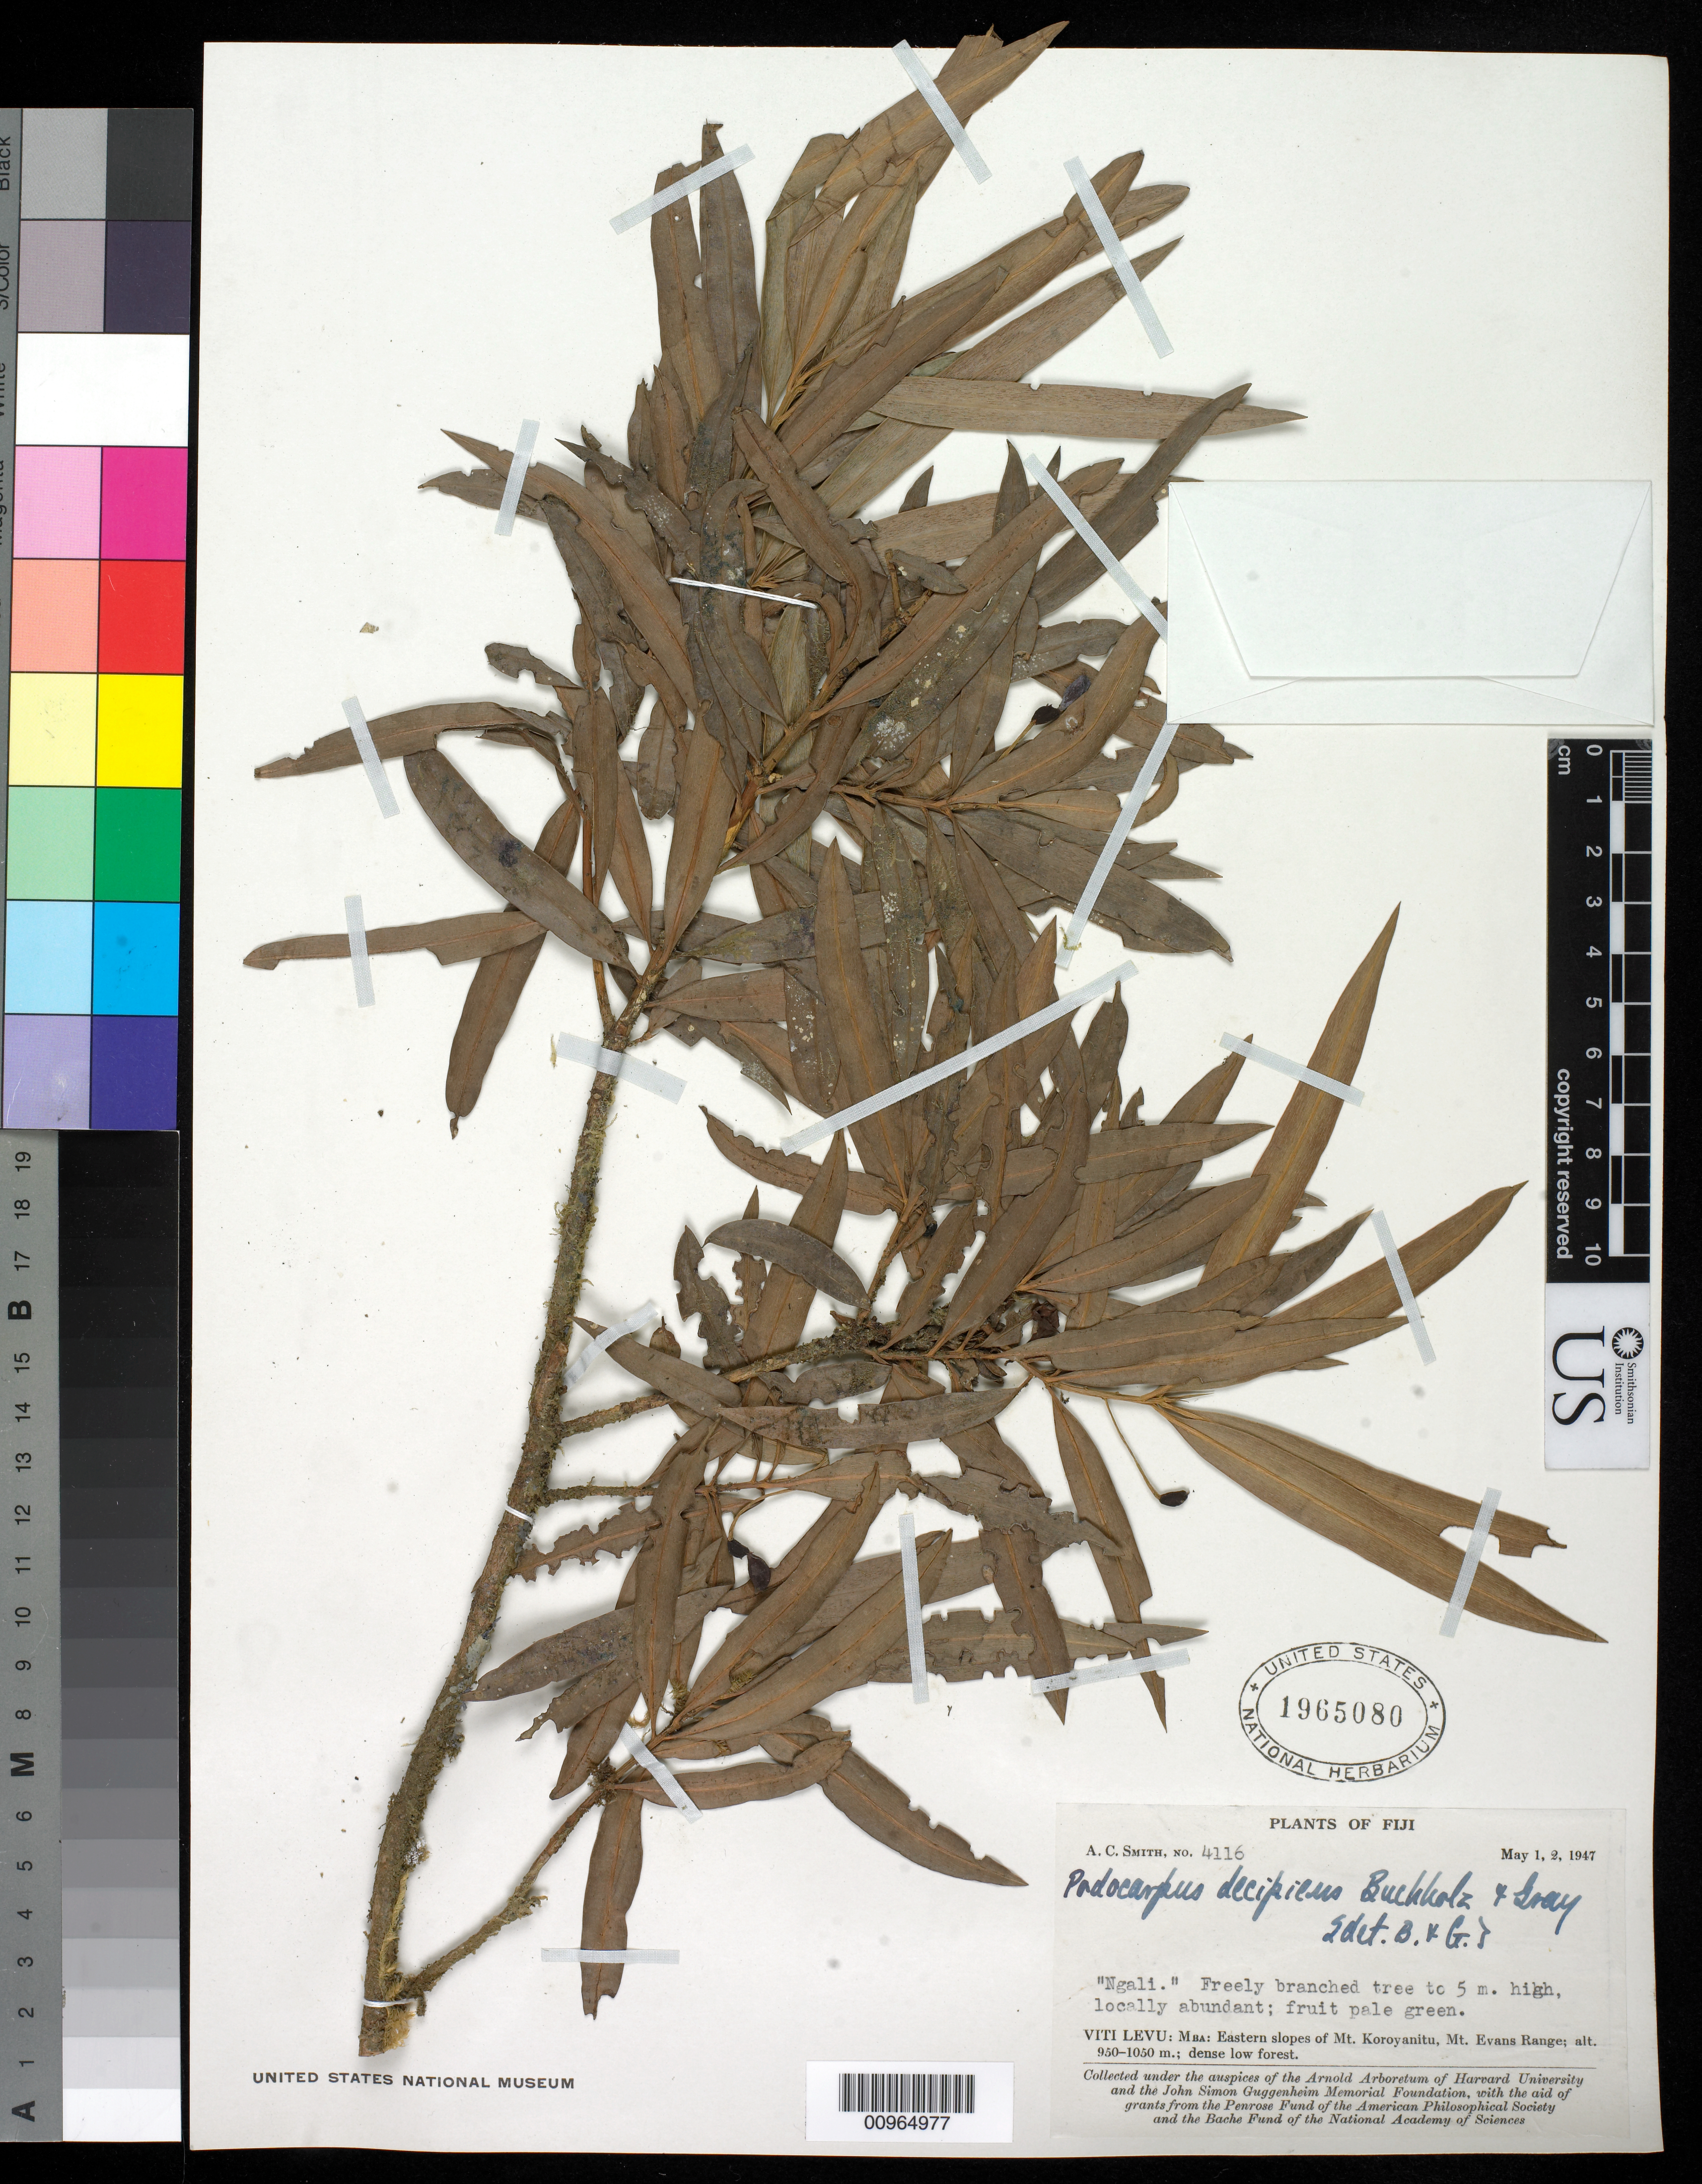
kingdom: Plantae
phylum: Tracheophyta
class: Pinopsida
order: Pinales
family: Podocarpaceae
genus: Podocarpus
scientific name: Podocarpus decipiens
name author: N.E. Gray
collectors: C. A. Smith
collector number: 4116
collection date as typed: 01 May 1947 to 02 May 1947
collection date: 1947-05-01/1947-05-02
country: Fiji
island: Viti Levu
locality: Mba: Eastern slopes of Mt. Koroyanitu, Mt. Evans Range. Dense low forest.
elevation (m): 950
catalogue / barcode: US 1965080